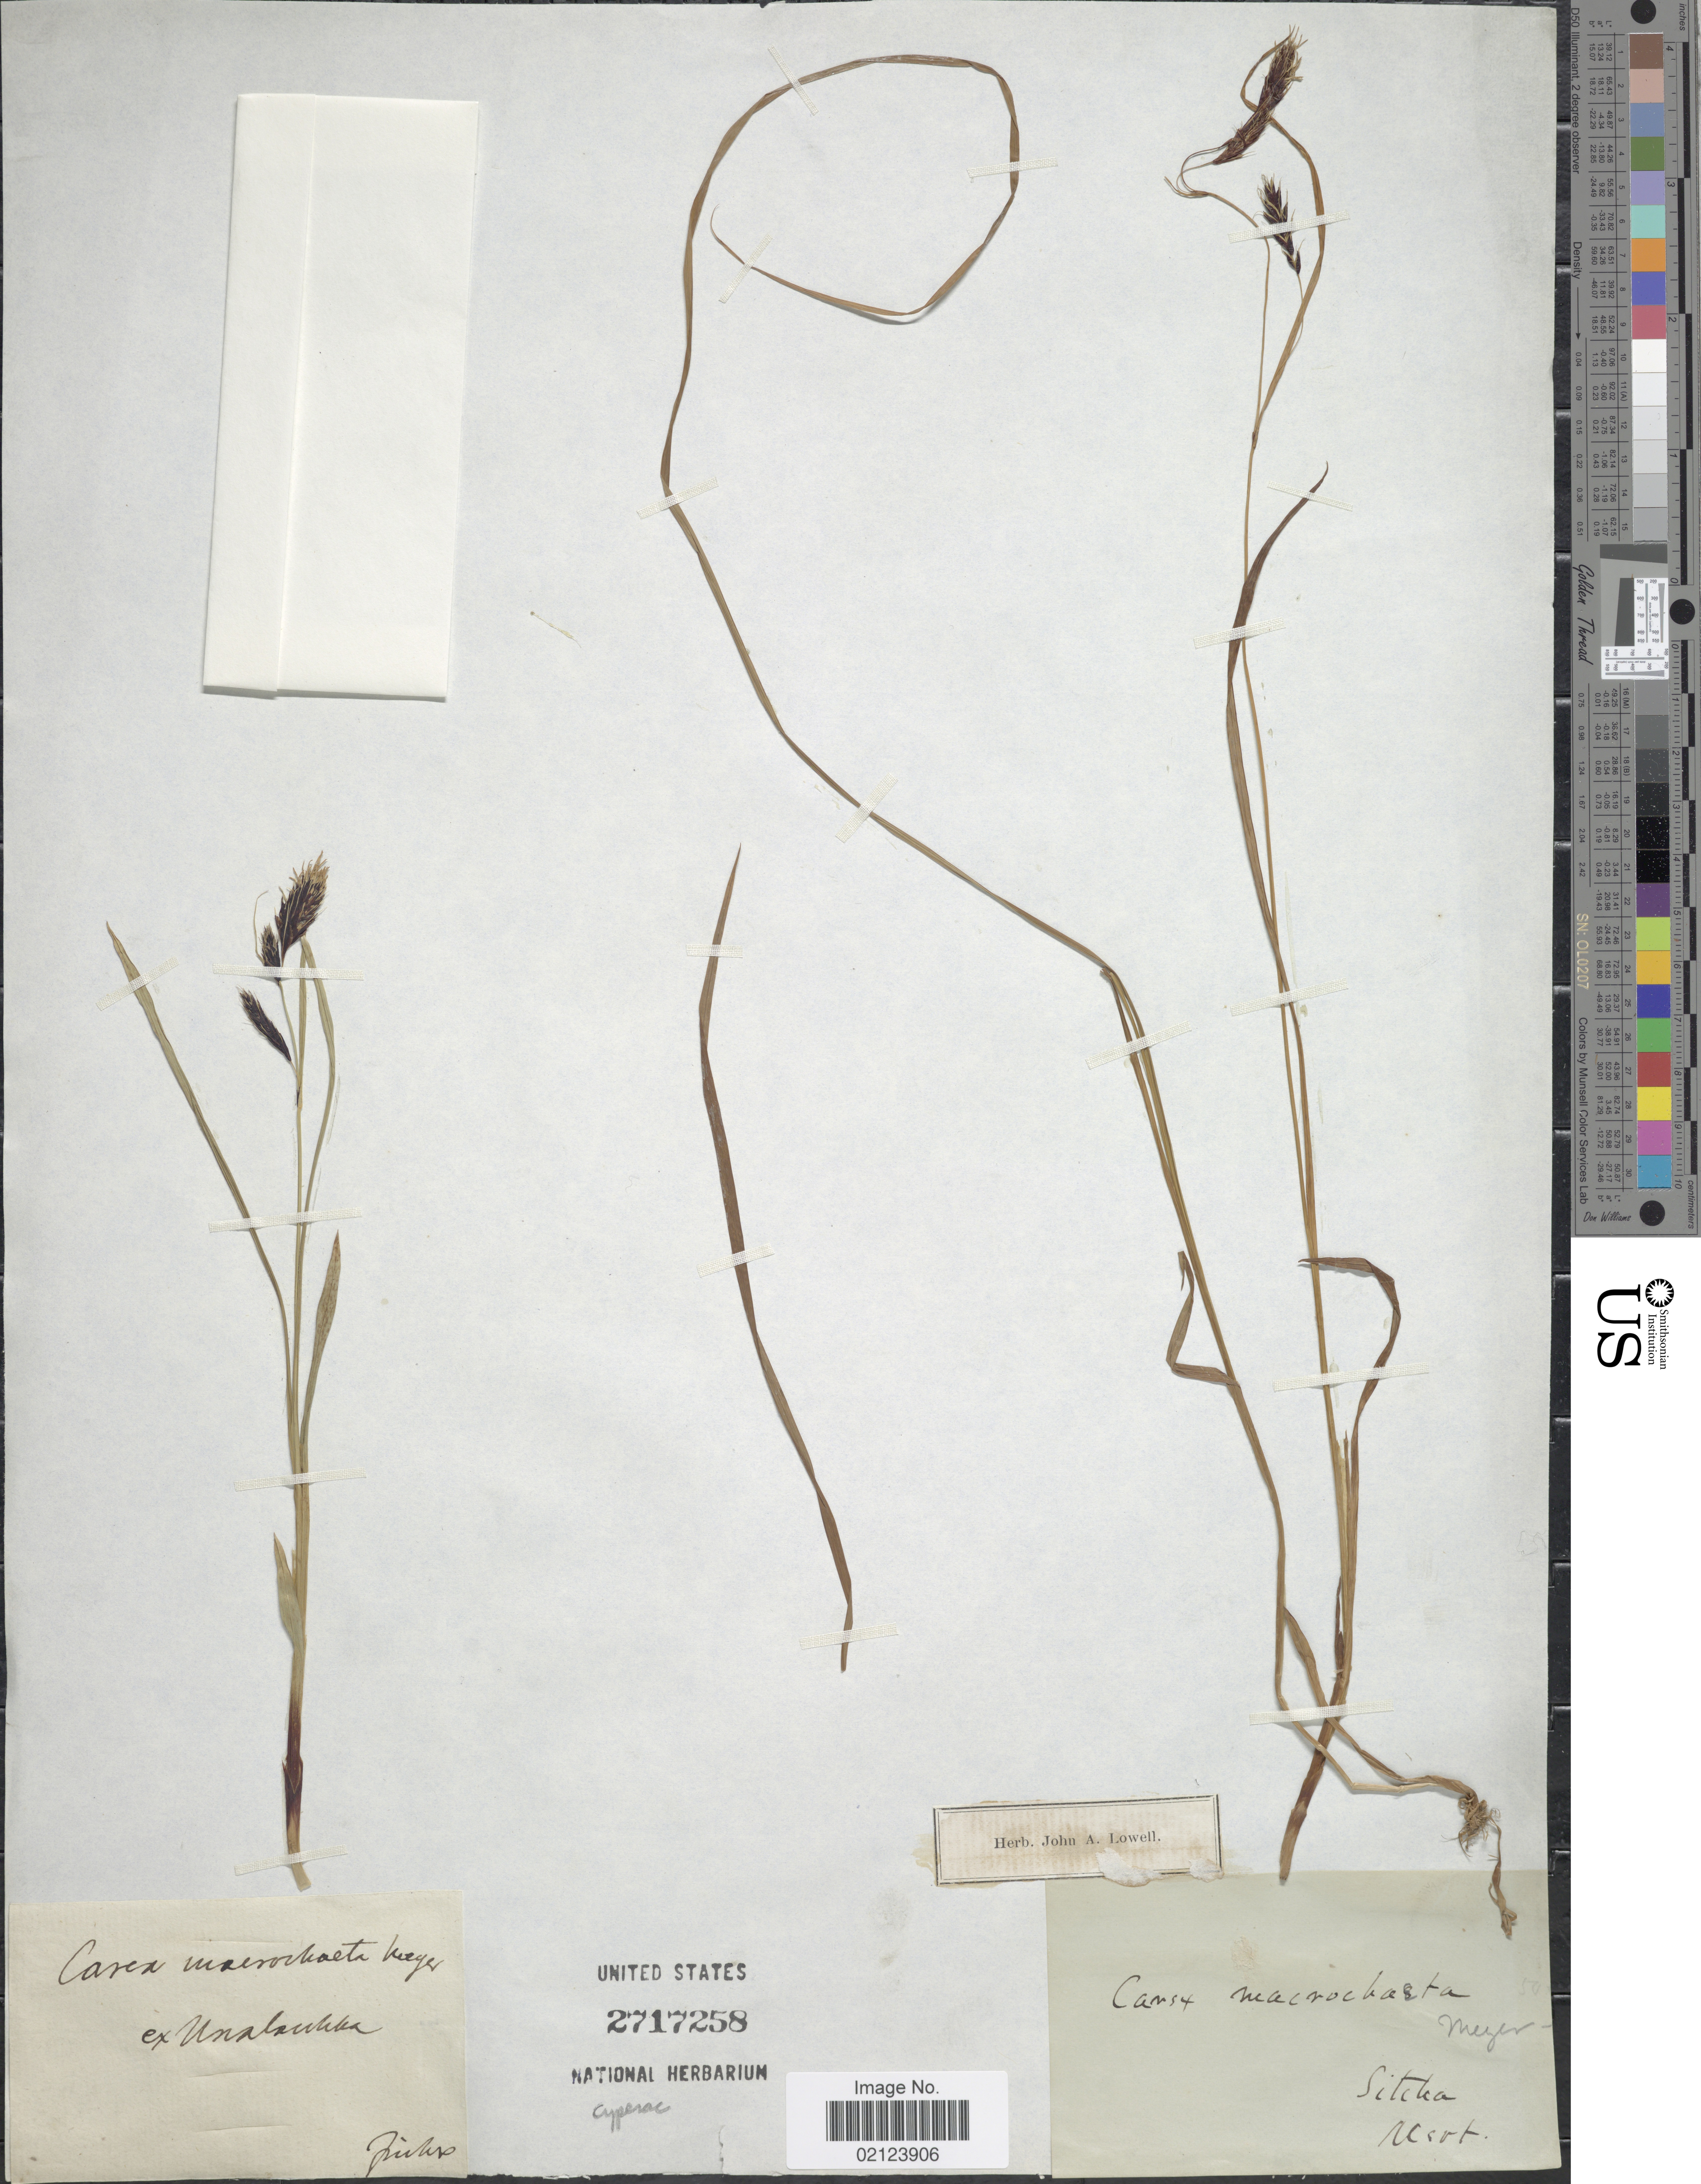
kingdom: Plantae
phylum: Tracheophyta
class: Liliopsida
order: Poales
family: Cyperaceae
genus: Carex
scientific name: Carex macrochaeta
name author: C.A. Mey.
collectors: Mert, --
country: United States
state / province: Alaska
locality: Sitka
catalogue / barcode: US 2717258